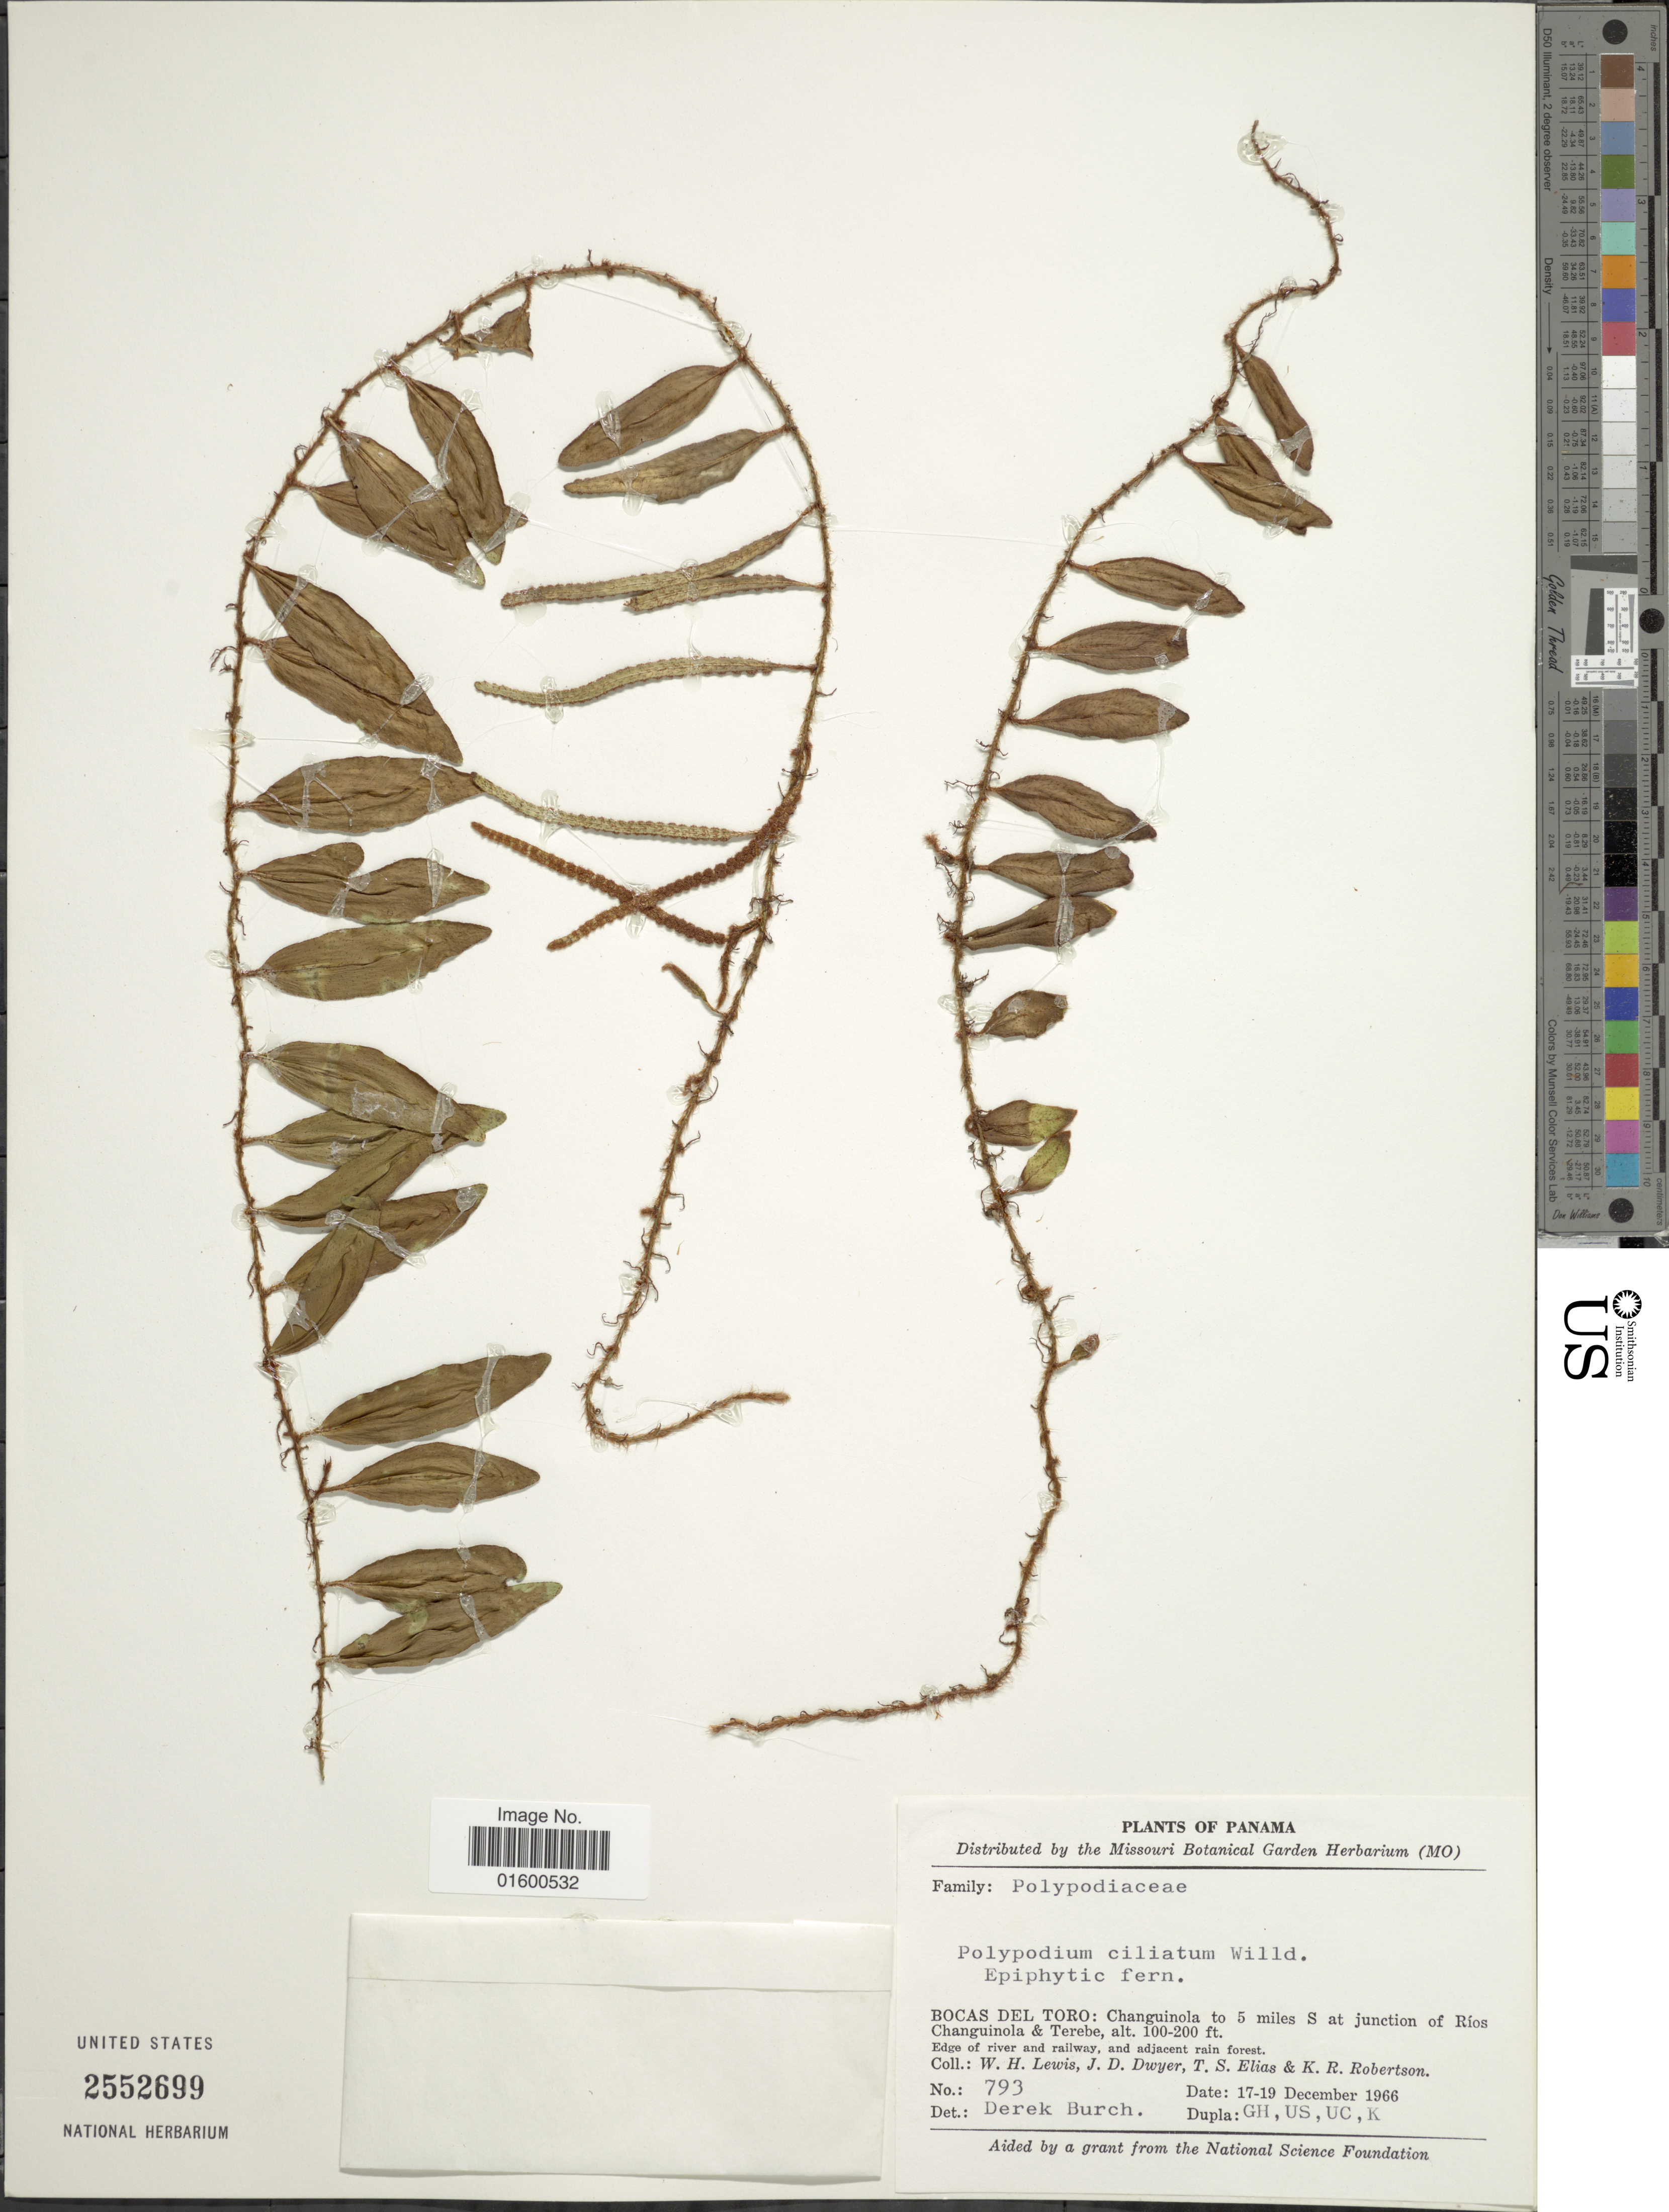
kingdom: Plantae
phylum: Tracheophyta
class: Polypodiopsida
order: Polypodiales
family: Polypodiaceae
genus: Microgramma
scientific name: Microgramma reptans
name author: (Cav.) A.R. Sm.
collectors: W. H. Lewis, J. D. Dwyer, T. S. Elias & K. Robertson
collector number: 793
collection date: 1966-12-17/1966-12-19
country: Panama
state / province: Bocas del Toro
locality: Bocas del Toro: Changuinola to 5 miles S at junction of Rios Changuinola &Terebe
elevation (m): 30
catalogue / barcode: US 2552699